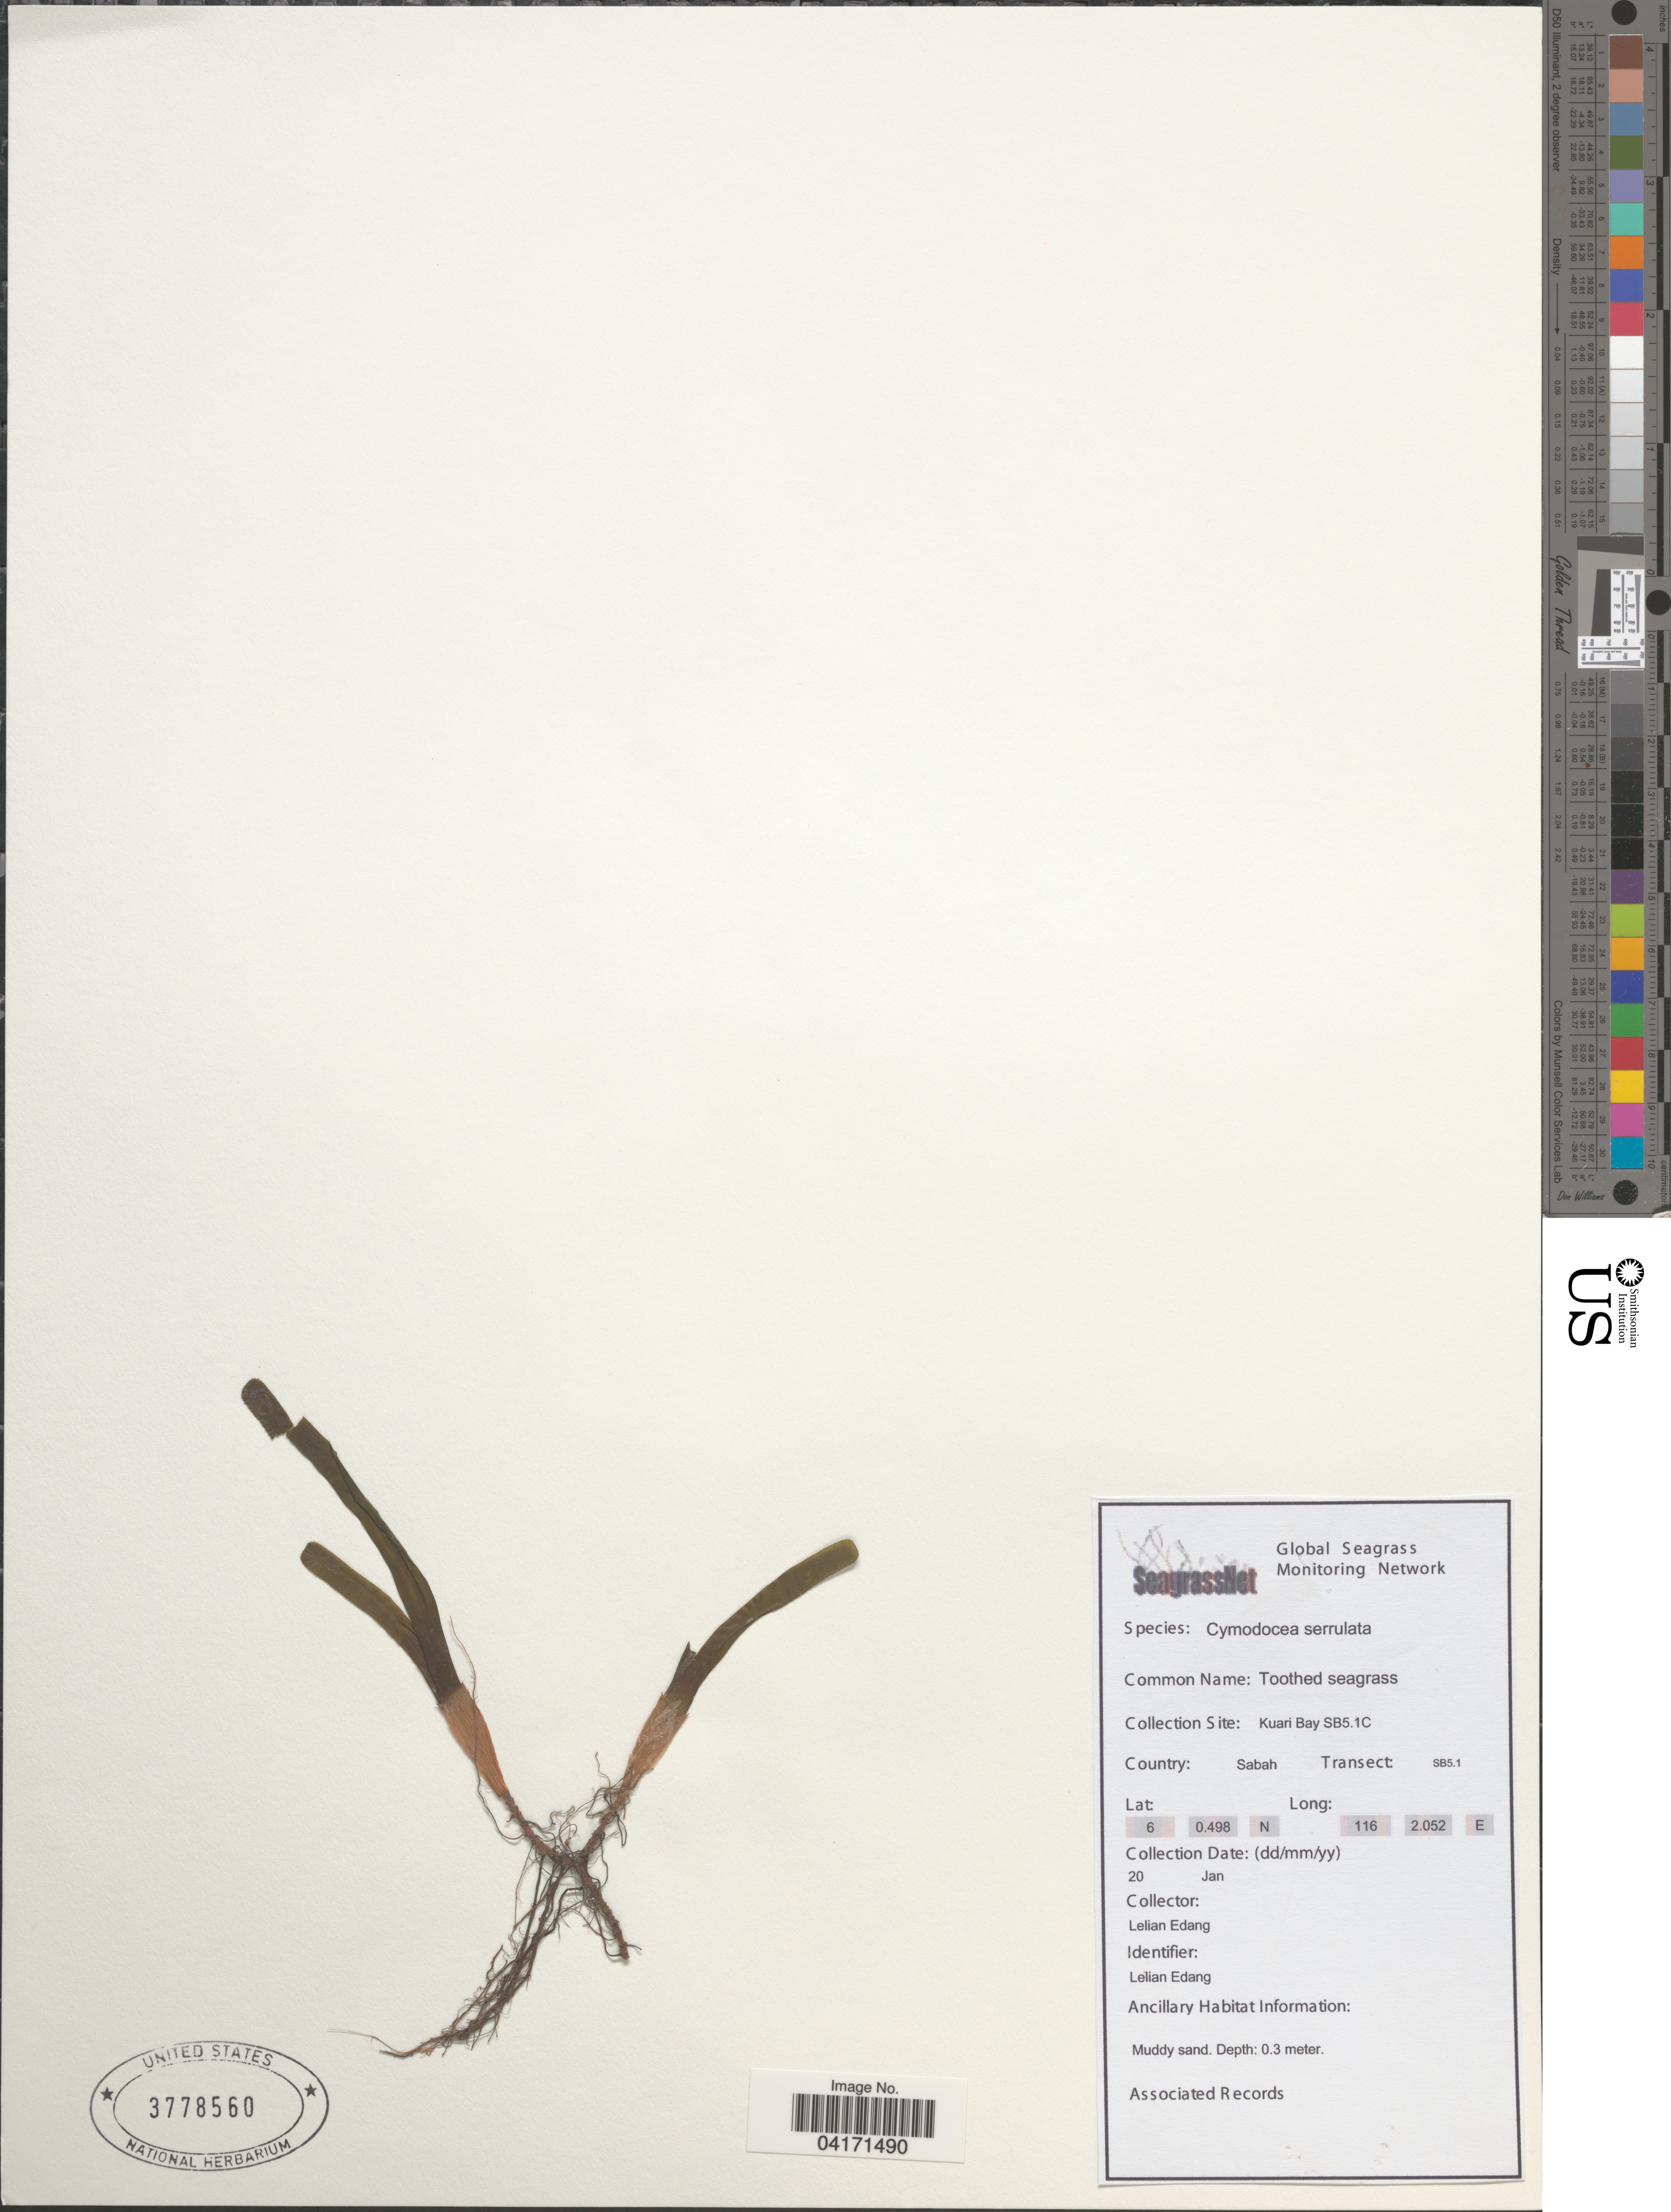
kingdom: Plantae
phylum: Tracheophyta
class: Liliopsida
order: Alismatales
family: Cymodoceaceae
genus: Cymodocea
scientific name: Cymodocea serrulata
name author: (R. Br.) Magnus & Ashers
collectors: L. Edang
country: Malaysia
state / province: Sabah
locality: Kuari Bay SB5.1C. Transect: SB5.1.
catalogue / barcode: US 3778560